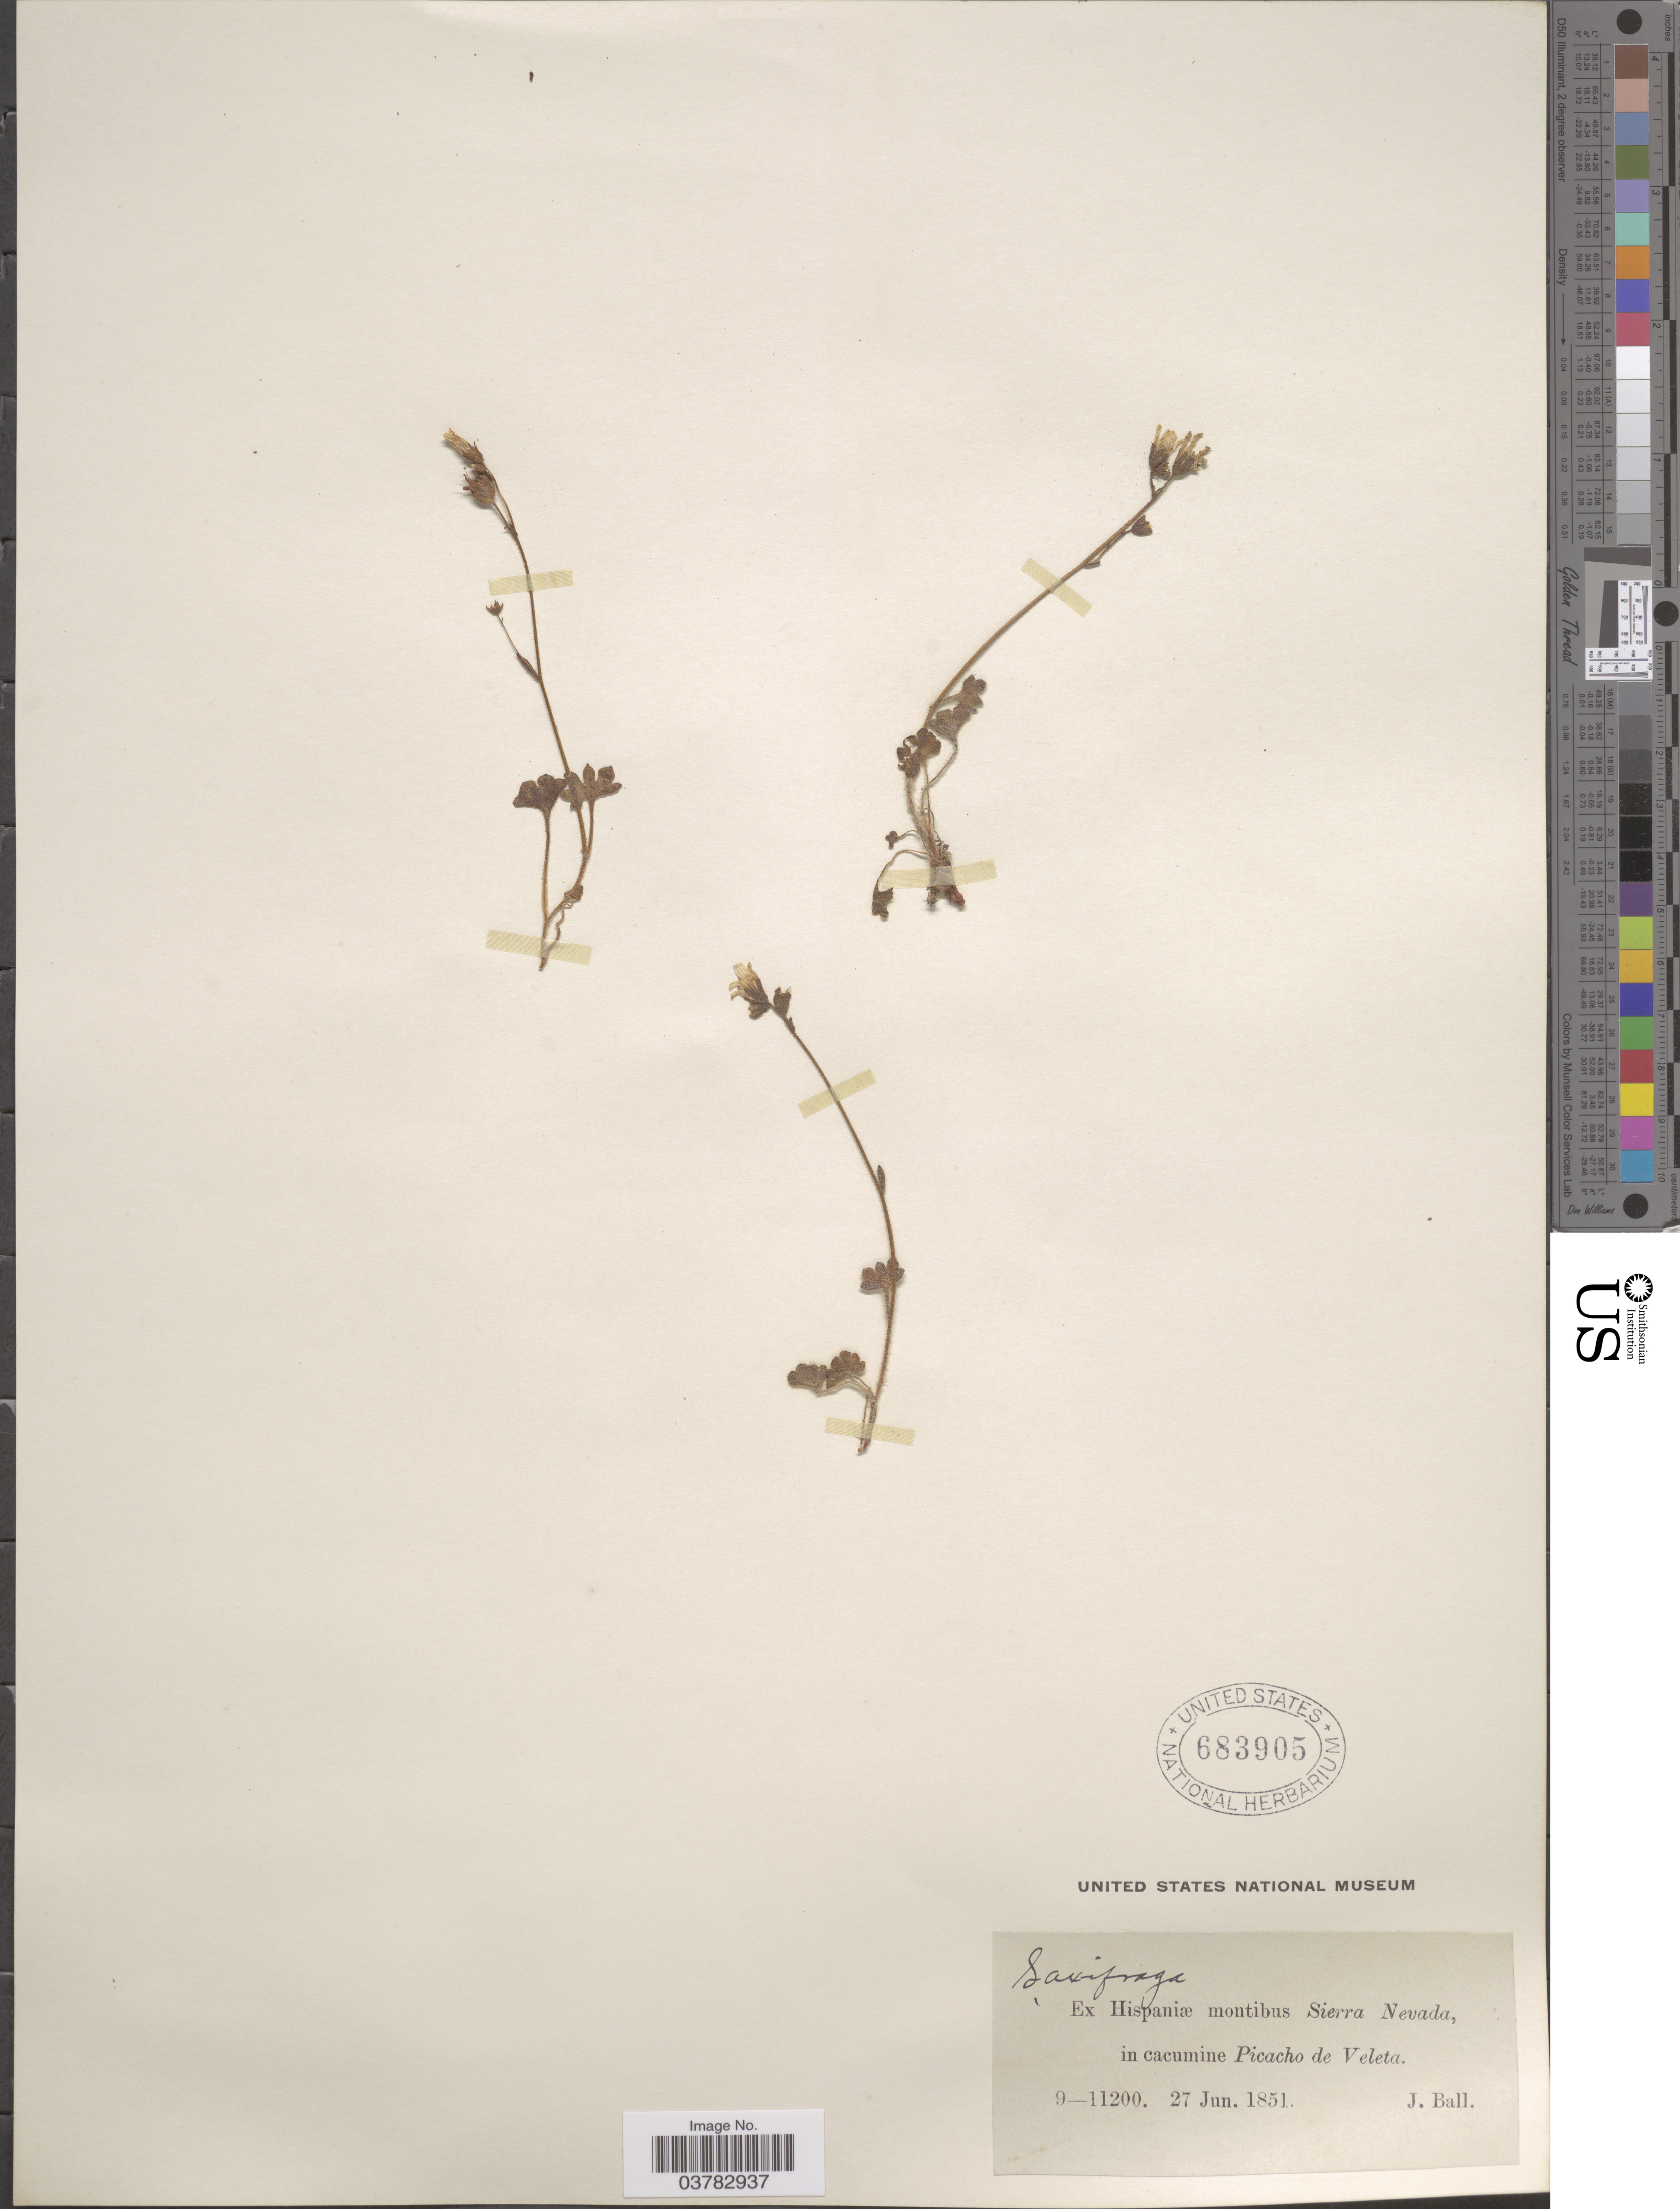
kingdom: Plantae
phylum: Tracheophyta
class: Magnoliopsida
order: Saxifragales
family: Saxifragaceae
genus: Saxifraga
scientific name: Saxifraga sp.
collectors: J. Ball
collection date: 1851-06-27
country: Spain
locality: Ex Hispaniæ montibus Sierra Nevada, in cacumine Picacho de Veleta.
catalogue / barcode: US 683905